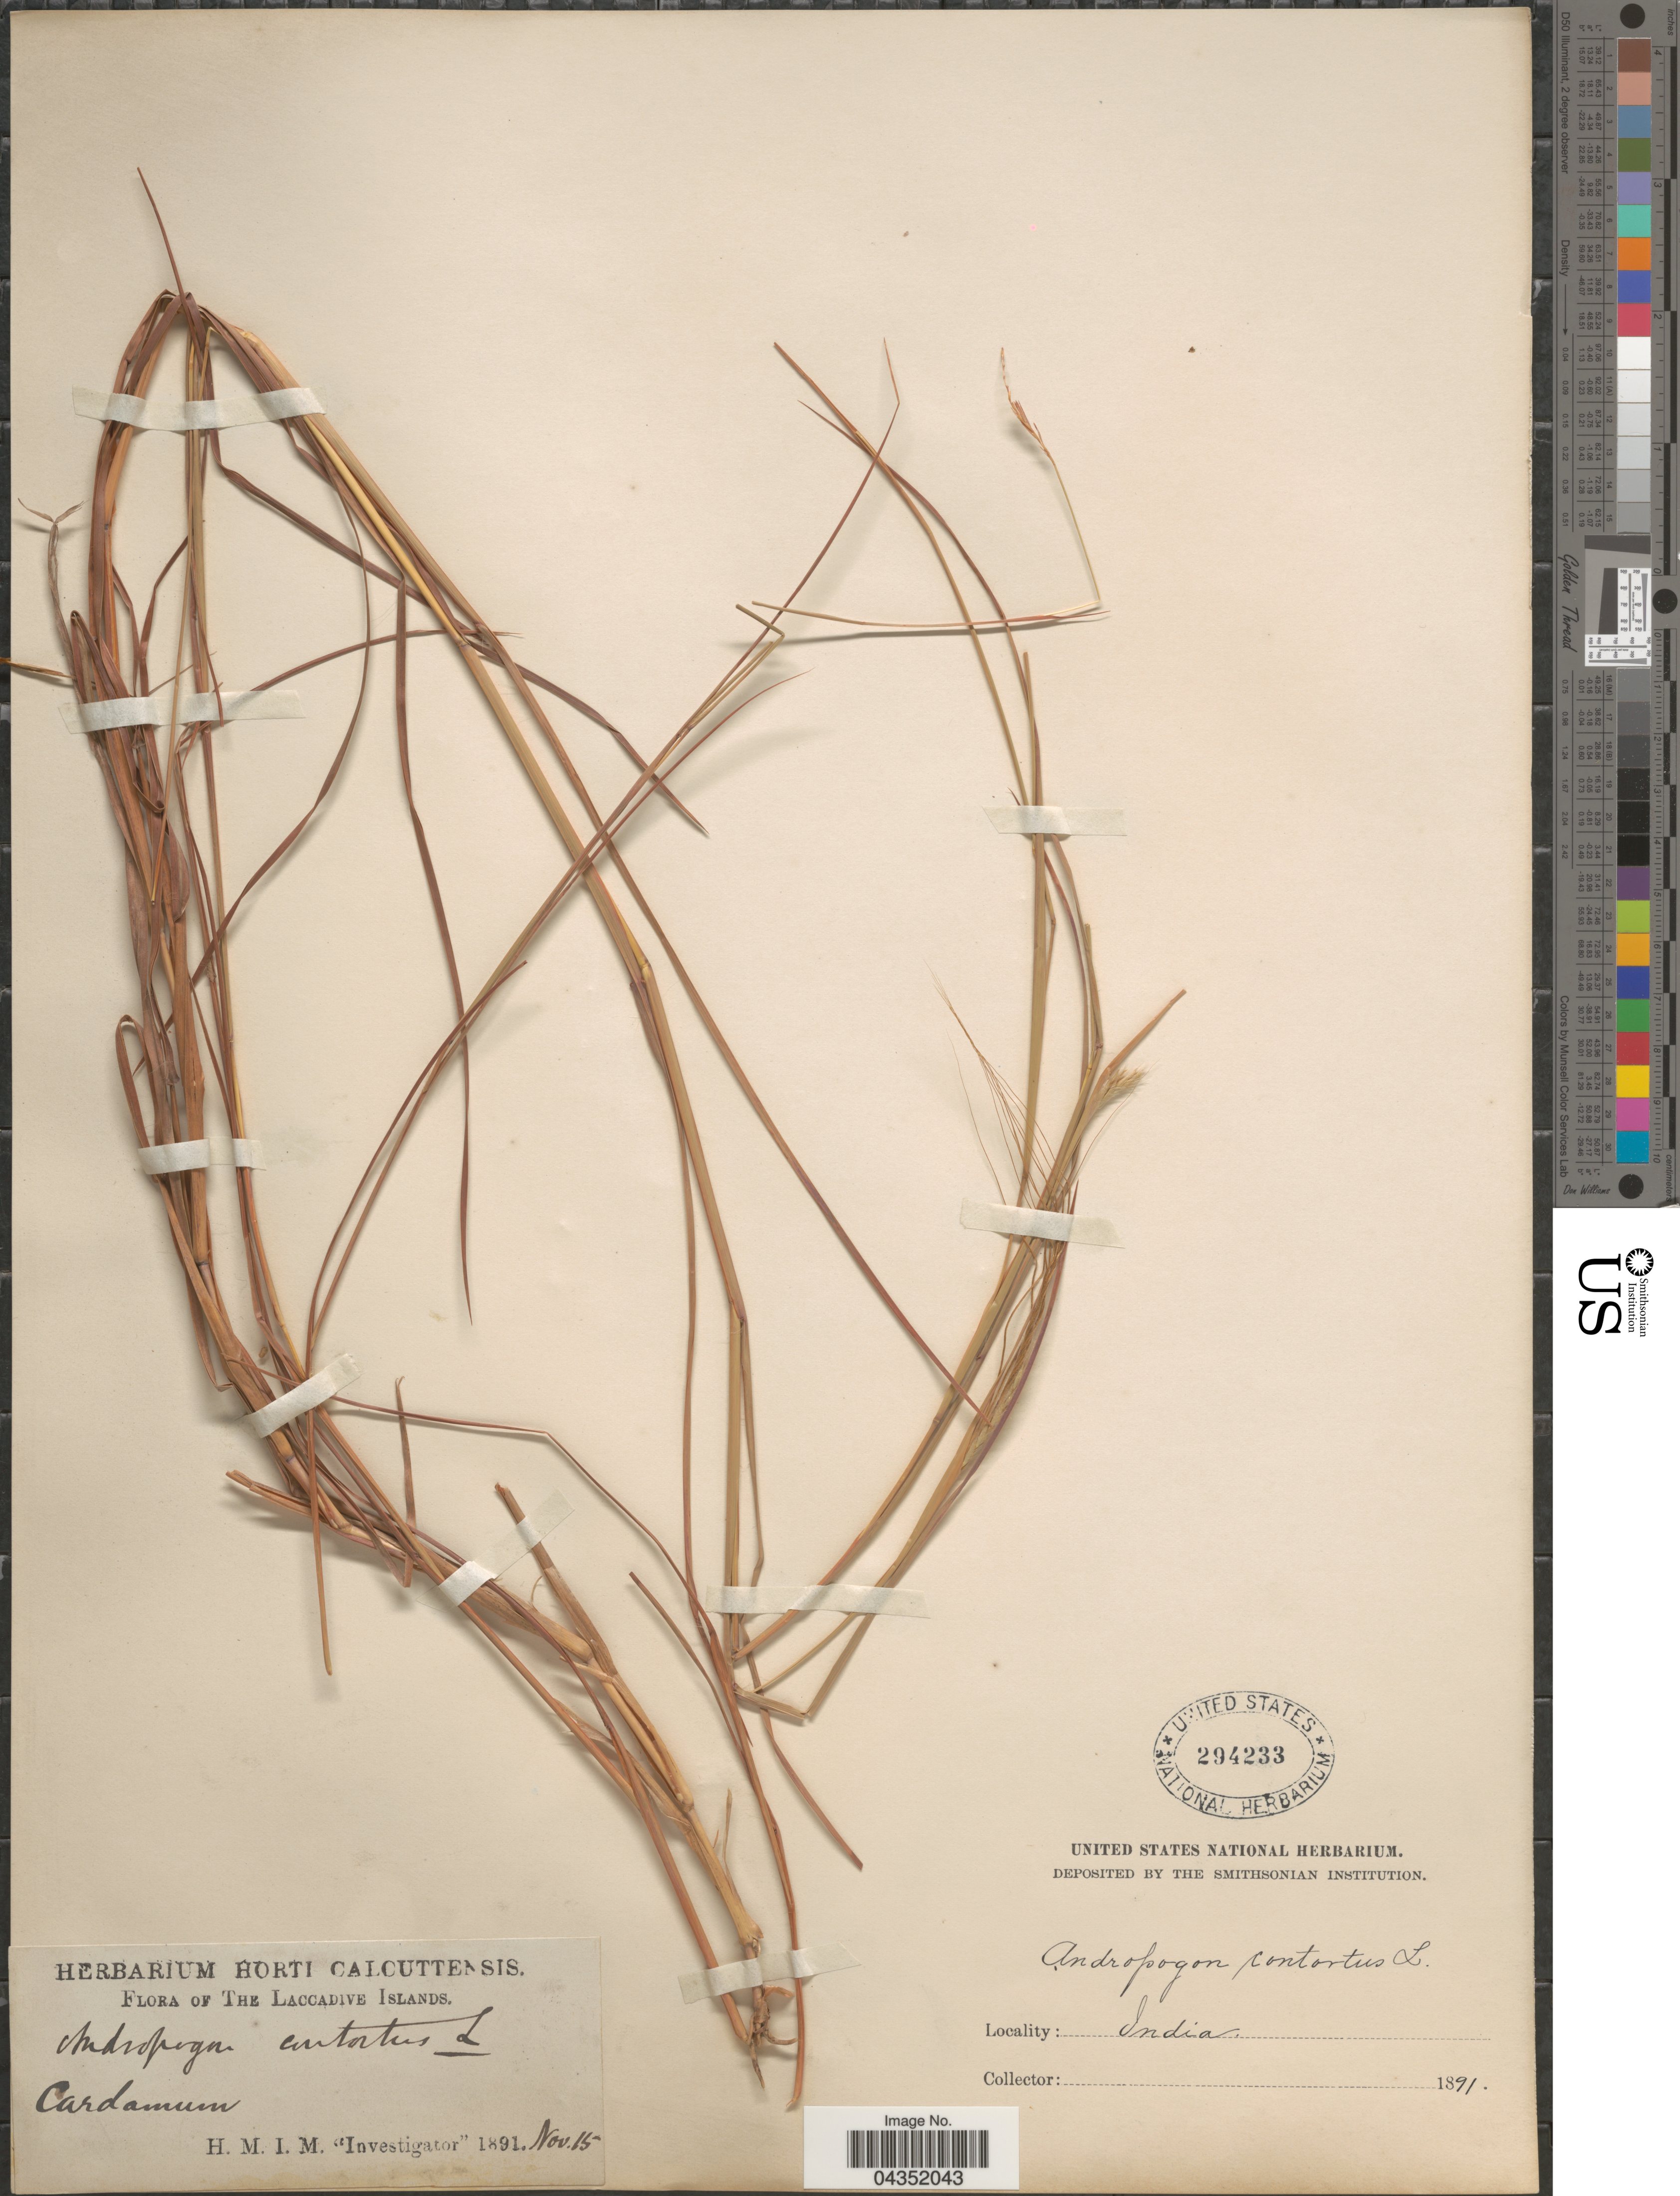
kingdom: Plantae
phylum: Tracheophyta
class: Liliopsida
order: Poales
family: Poaceae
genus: Heteropogon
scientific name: Heteropogon contortus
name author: (L.) P. Beauv. ex Roem. & Schult.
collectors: H. M. I. M. 'Investigator'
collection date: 1891-11-15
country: India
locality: The Laccadive Islands. Cardamum.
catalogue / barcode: US 294233